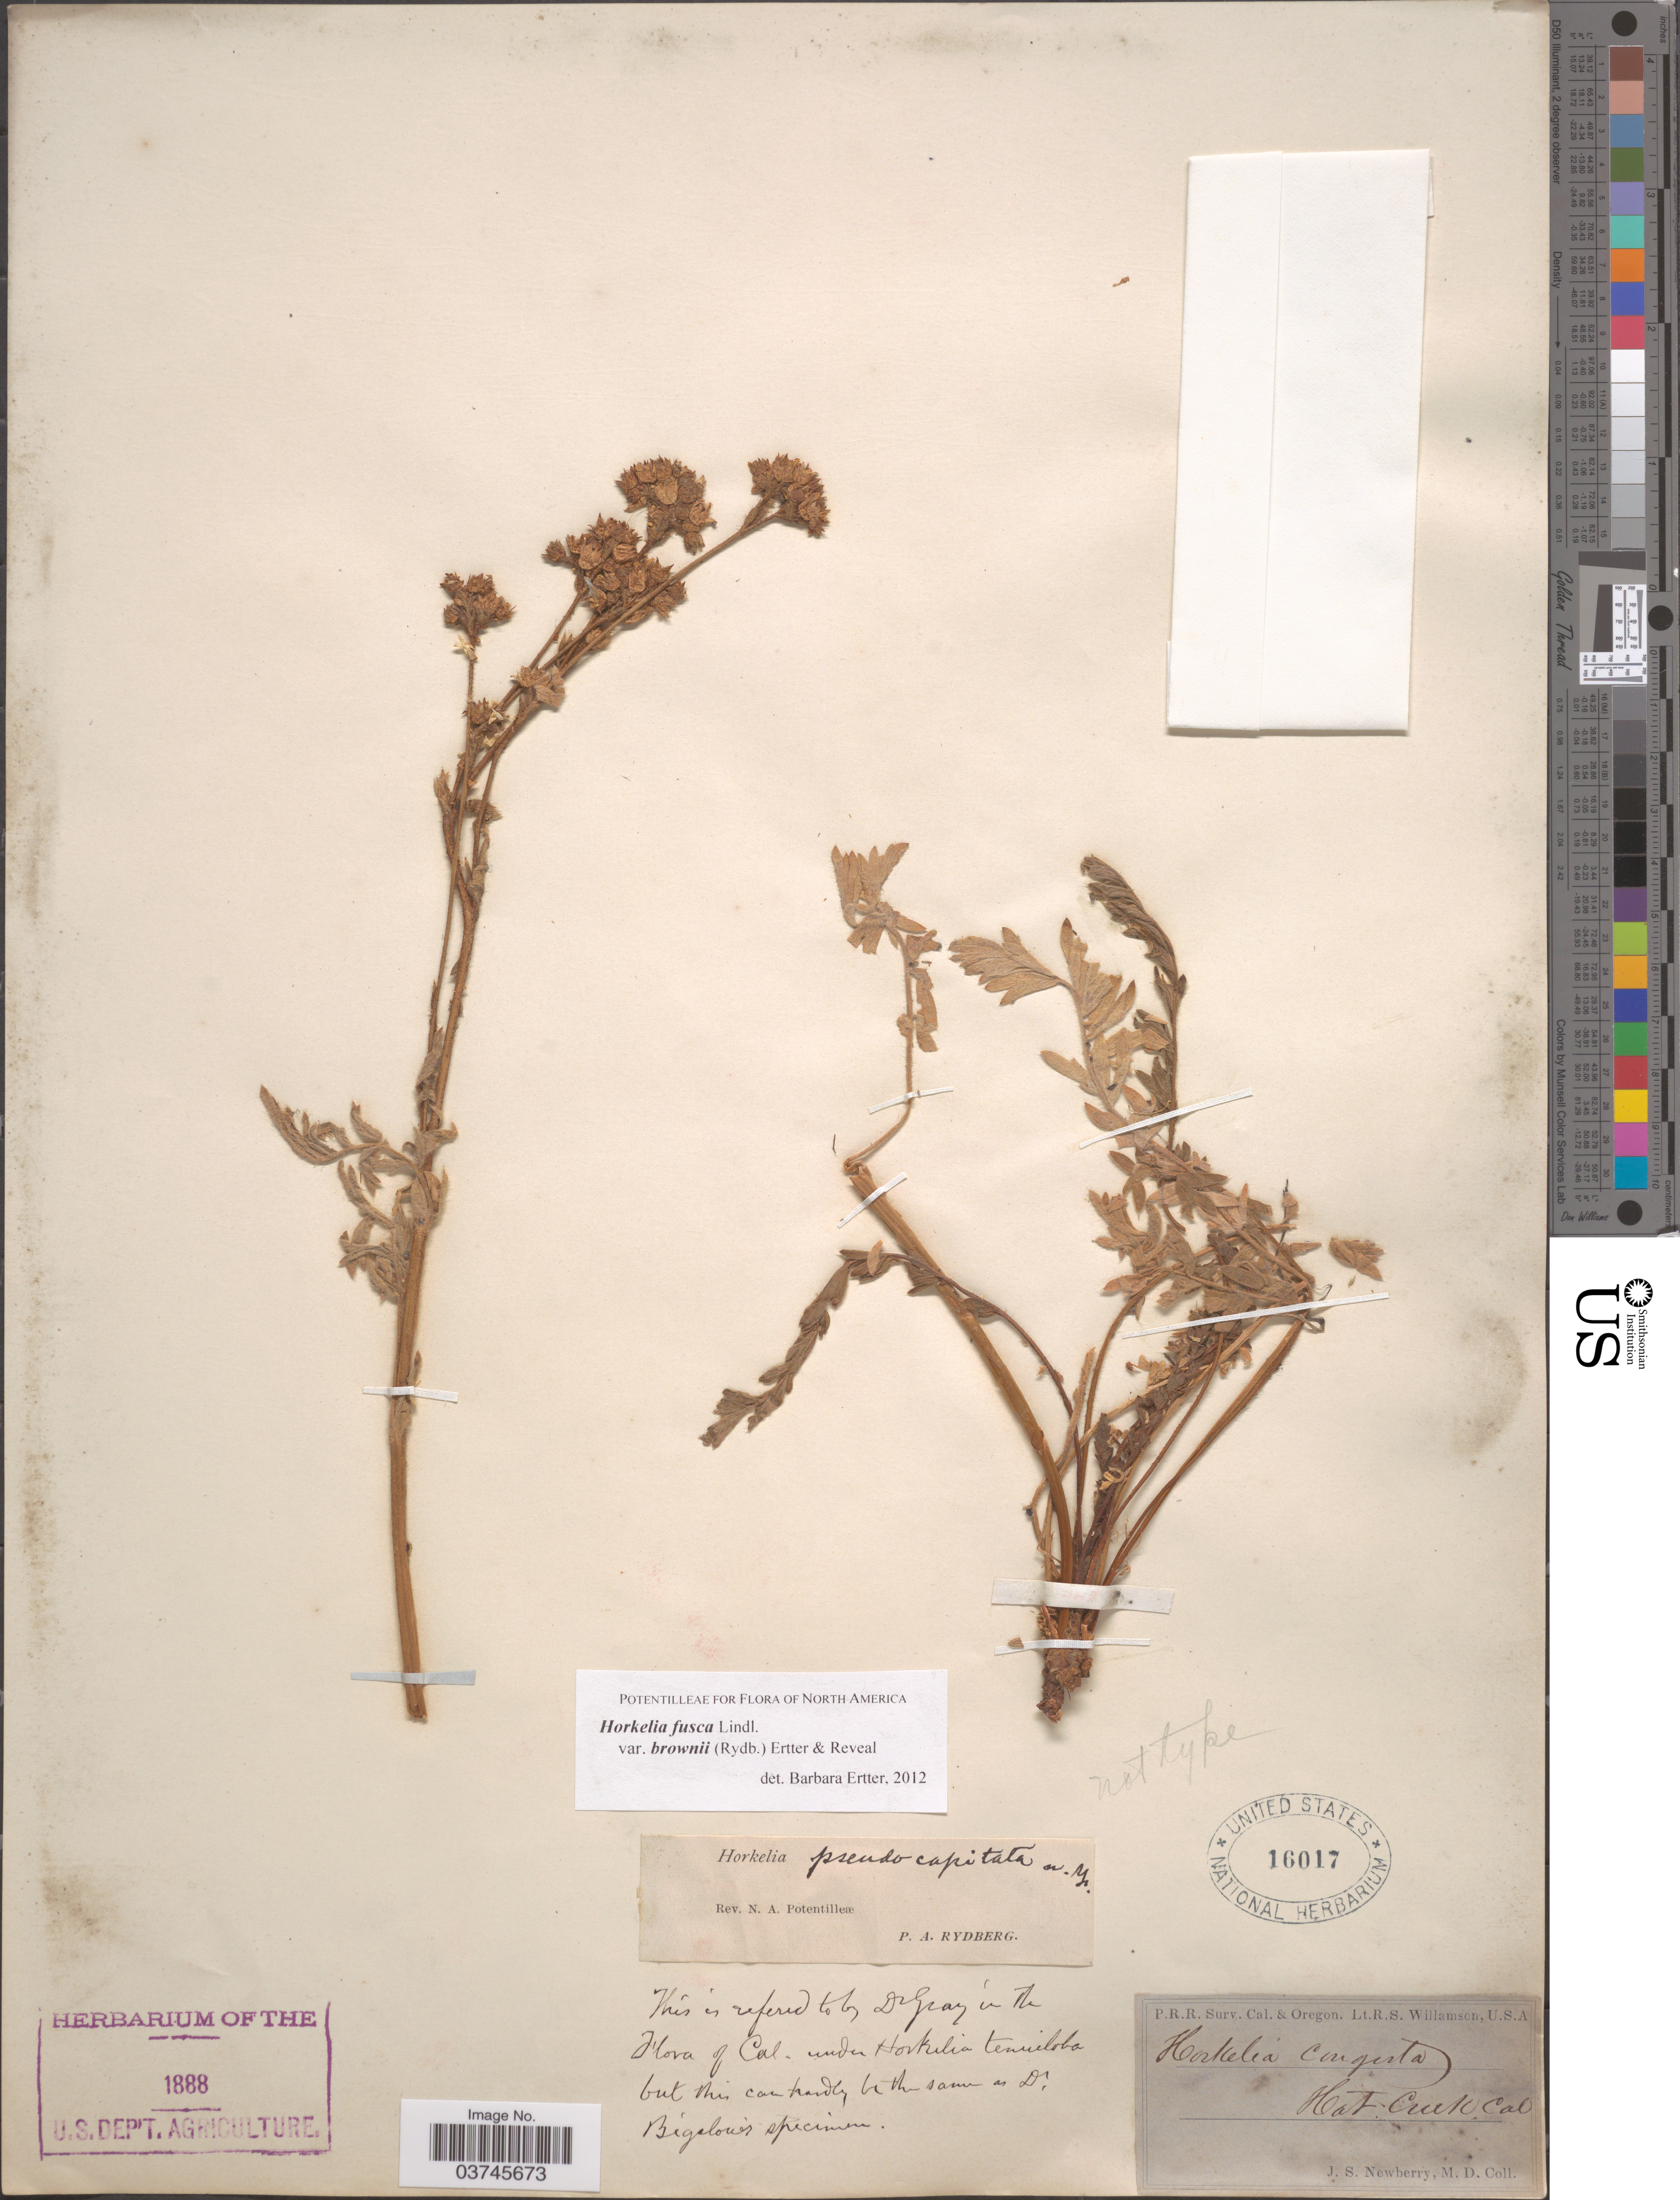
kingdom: Plantae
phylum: Tracheophyta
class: Magnoliopsida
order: Rosales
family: Rosaceae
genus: Potentilla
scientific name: Potentilla douglasii var. brownii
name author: (Rydb.) Mosyakin & Shiyan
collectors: J. S. Newberry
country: United States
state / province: California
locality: Hat Creek.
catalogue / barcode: US 16017